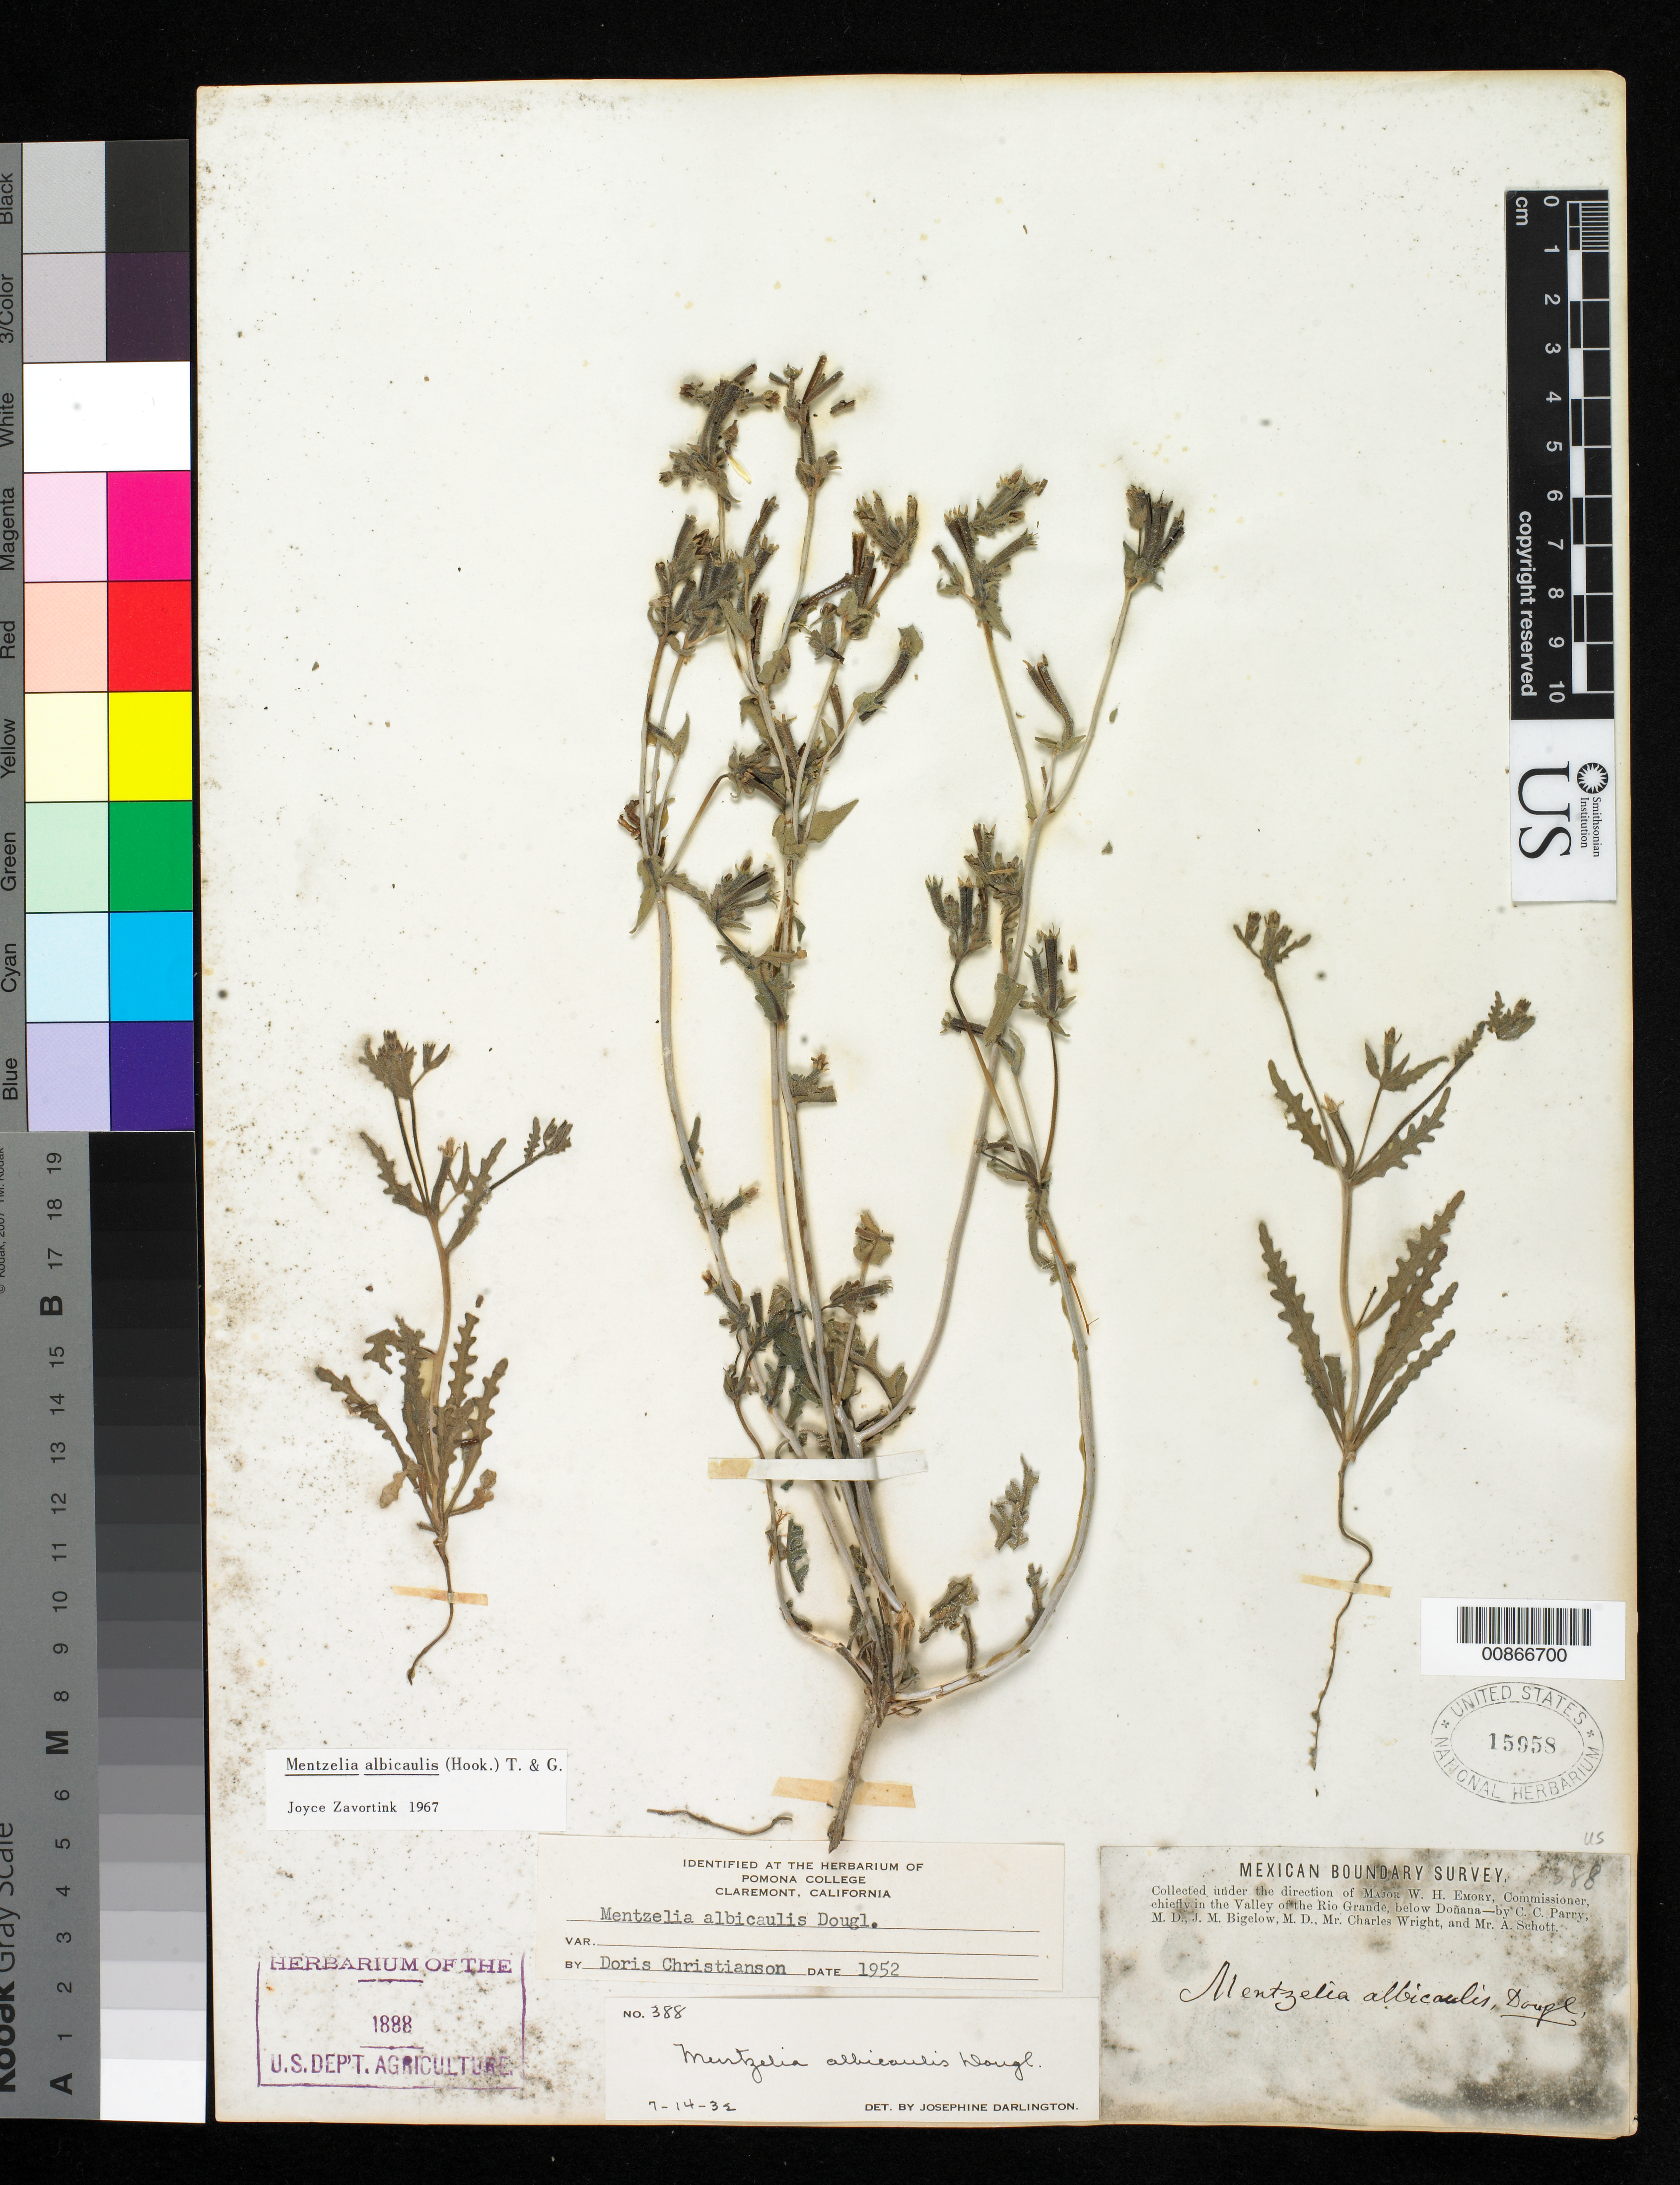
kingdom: Plantae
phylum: Tracheophyta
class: Magnoliopsida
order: Cornales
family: Loasaceae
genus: Mentzelia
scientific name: Mentzelia albicaulis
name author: (Douglas ex Hook.) Douglas ex Torr. & A. Gray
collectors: C. C. Parry, J. M. Bigelow, C. Wright & A. C. V. Schott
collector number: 388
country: United States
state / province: New Mexico / Texas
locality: Valley of the Rio Grande, below Doñana.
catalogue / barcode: US 15958